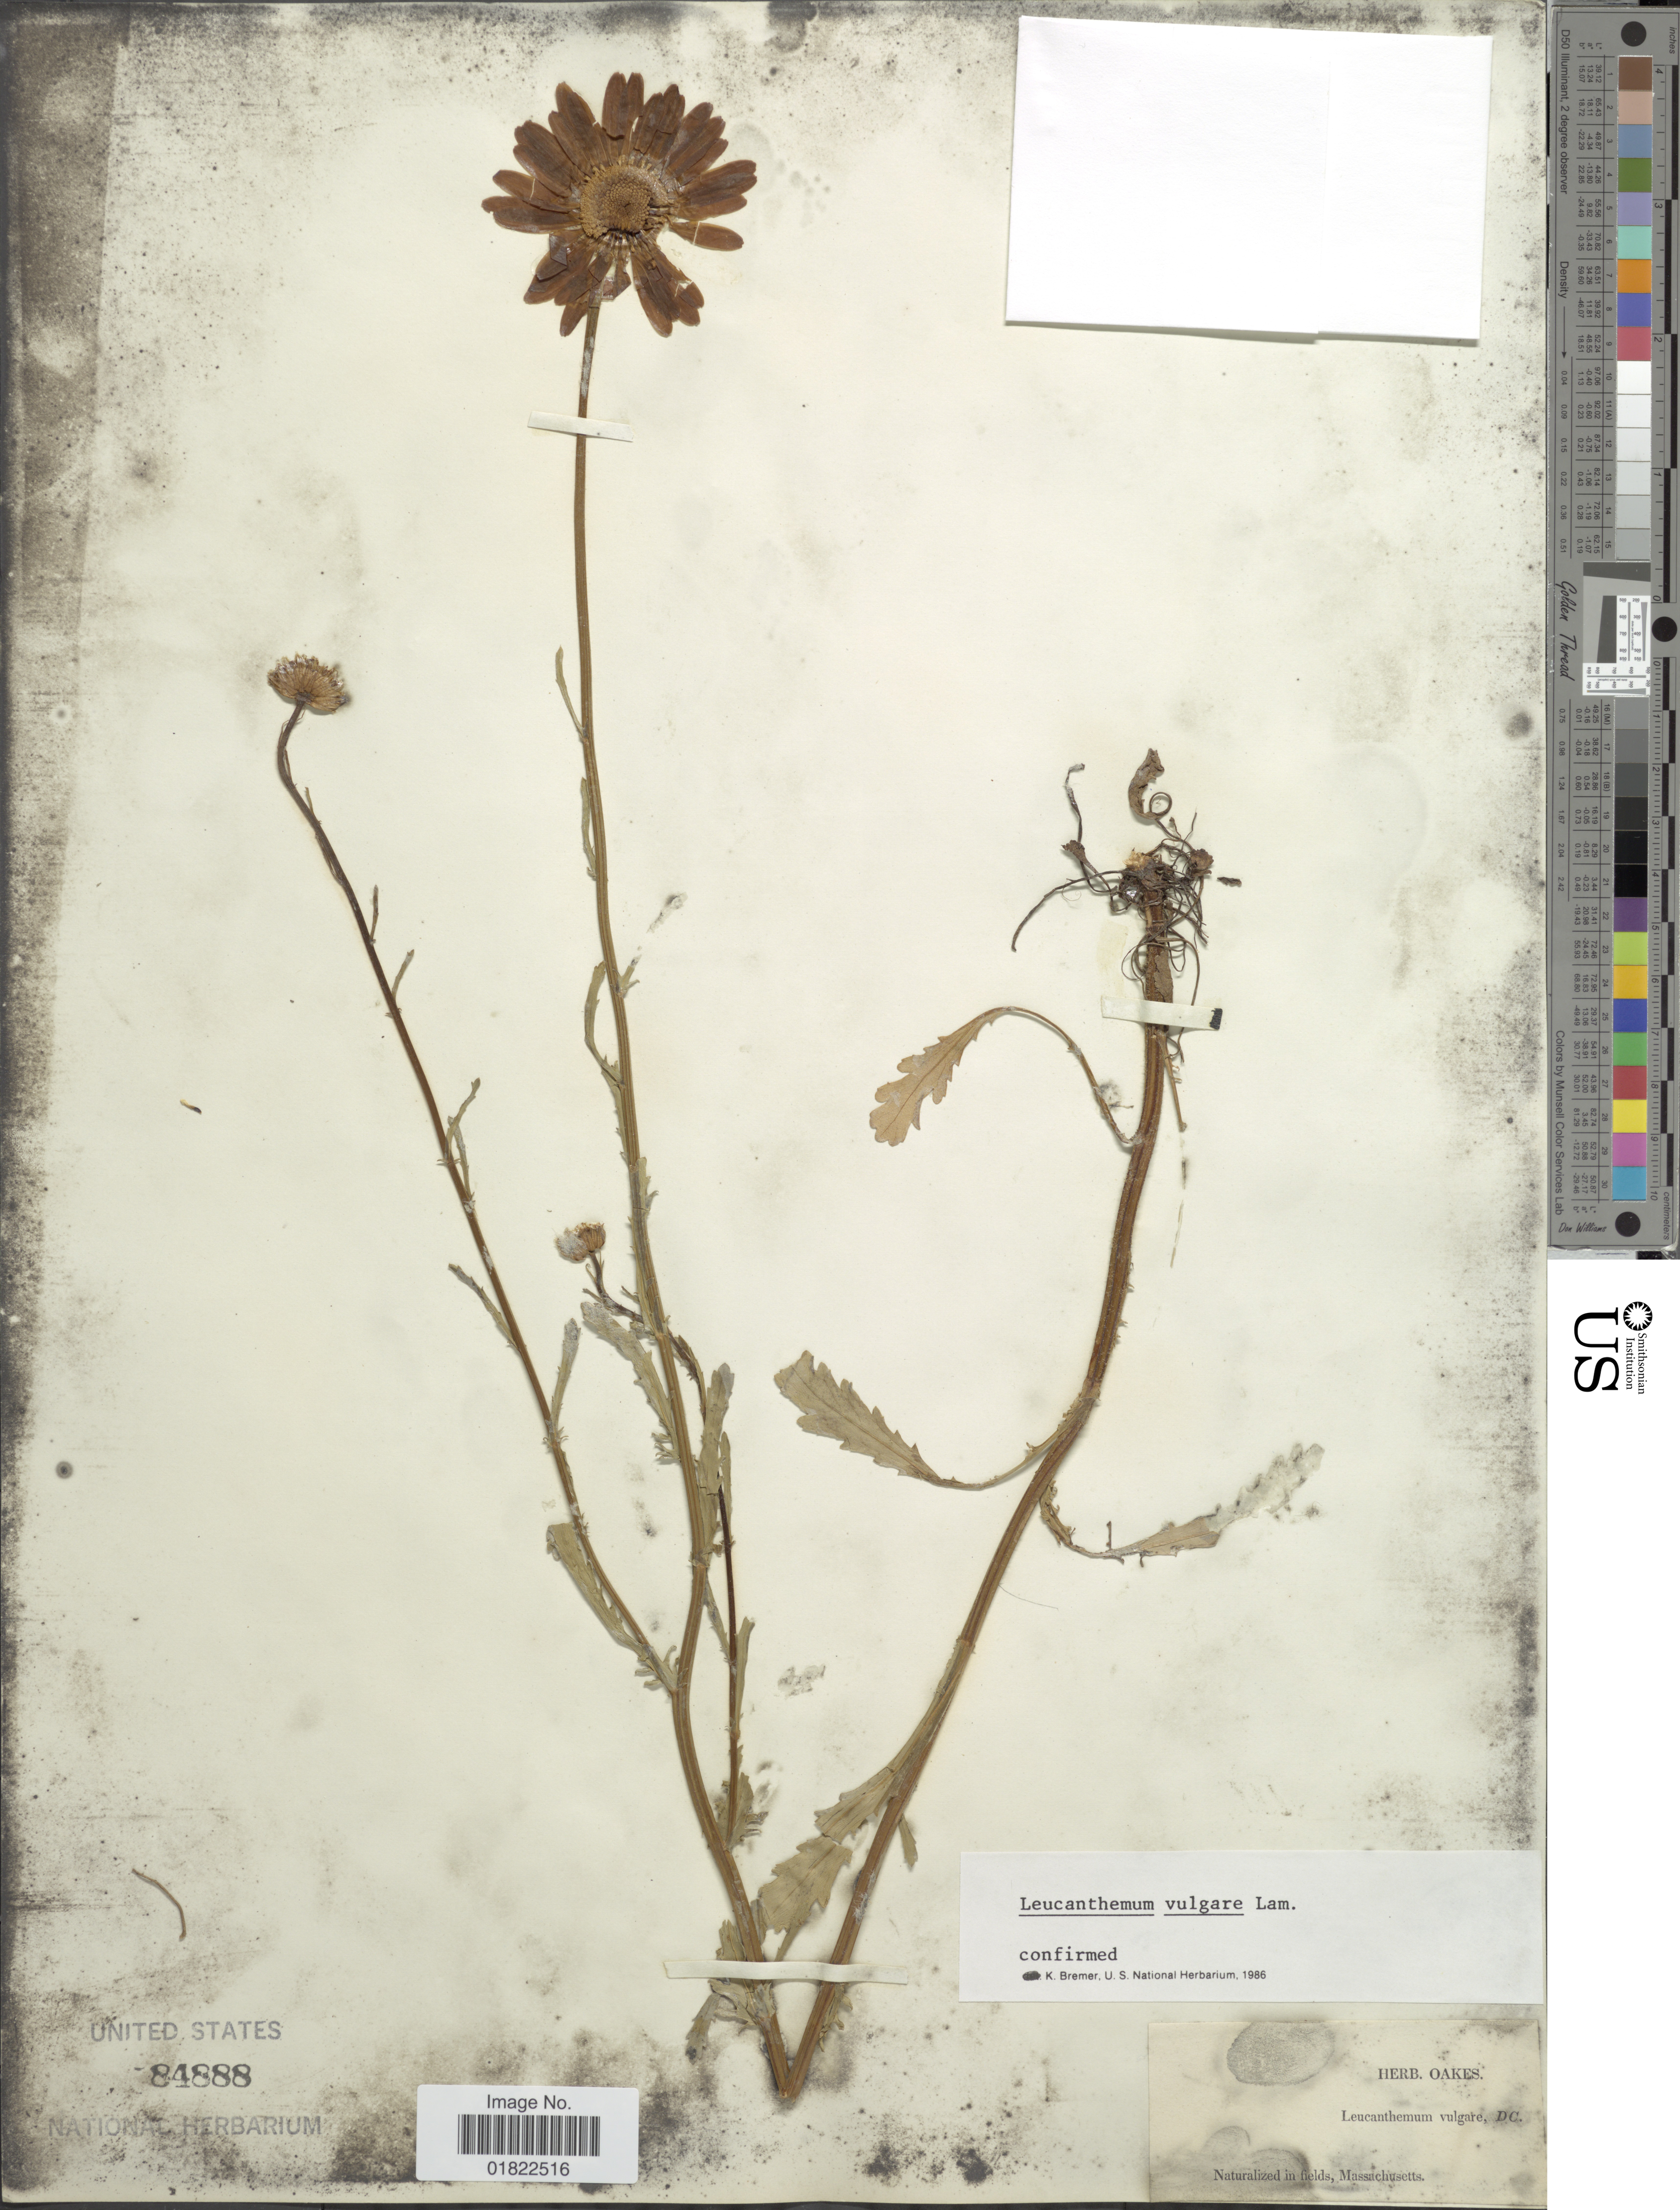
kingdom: Plantae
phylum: Tracheophyta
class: Magnoliopsida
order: Asterales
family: Asteraceae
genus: Leucanthemum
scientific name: Leucanthemum vulgare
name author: Lam.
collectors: ex herb. Oakes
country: United States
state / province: Massachusetts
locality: Naturalized in fields, Massachusetts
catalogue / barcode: US 84888